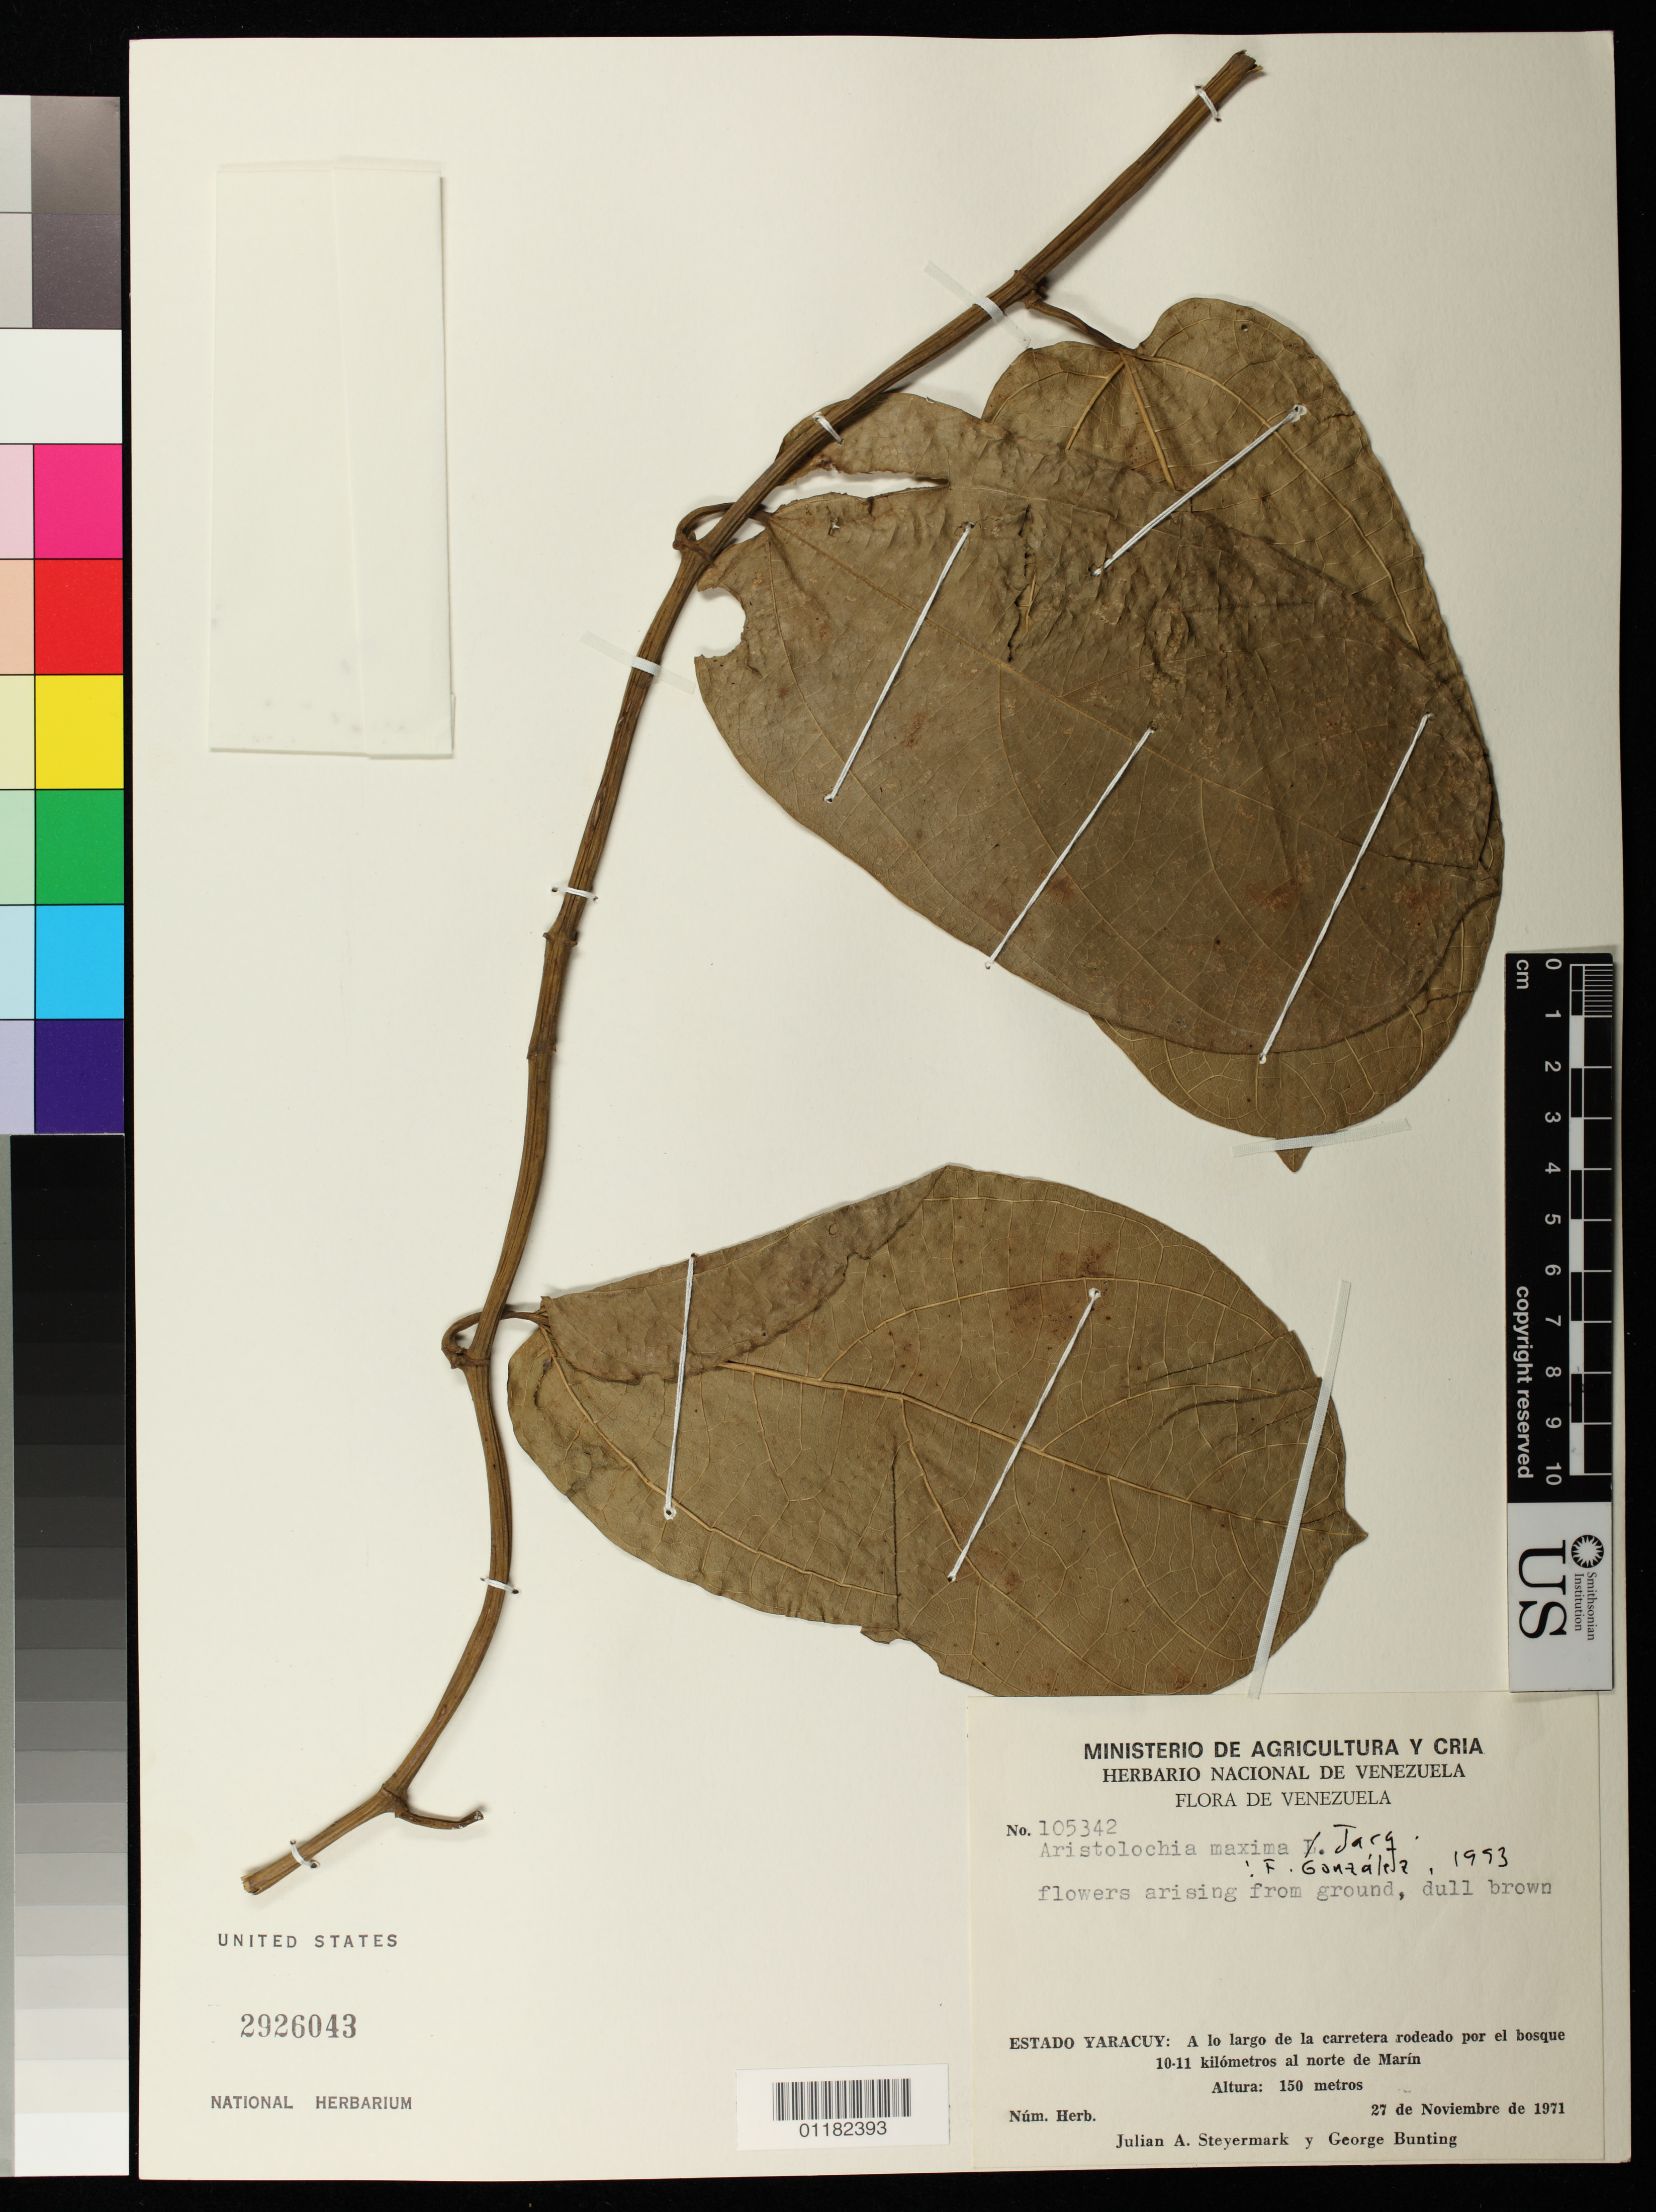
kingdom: Plantae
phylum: Tracheophyta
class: Magnoliopsida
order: Piperales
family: Aristolochiaceae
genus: Aristolochia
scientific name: Aristolochia maxima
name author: Jacq.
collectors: J. Steyermark & G. S. Bunting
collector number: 105342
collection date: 1971-11-27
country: Venezuela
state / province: Yaracuy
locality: Estado Yaracuy: A lo largo de la carretera rodeado por el bosque 10-11 kilometros al norte de Marin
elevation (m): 150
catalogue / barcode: US 2926043